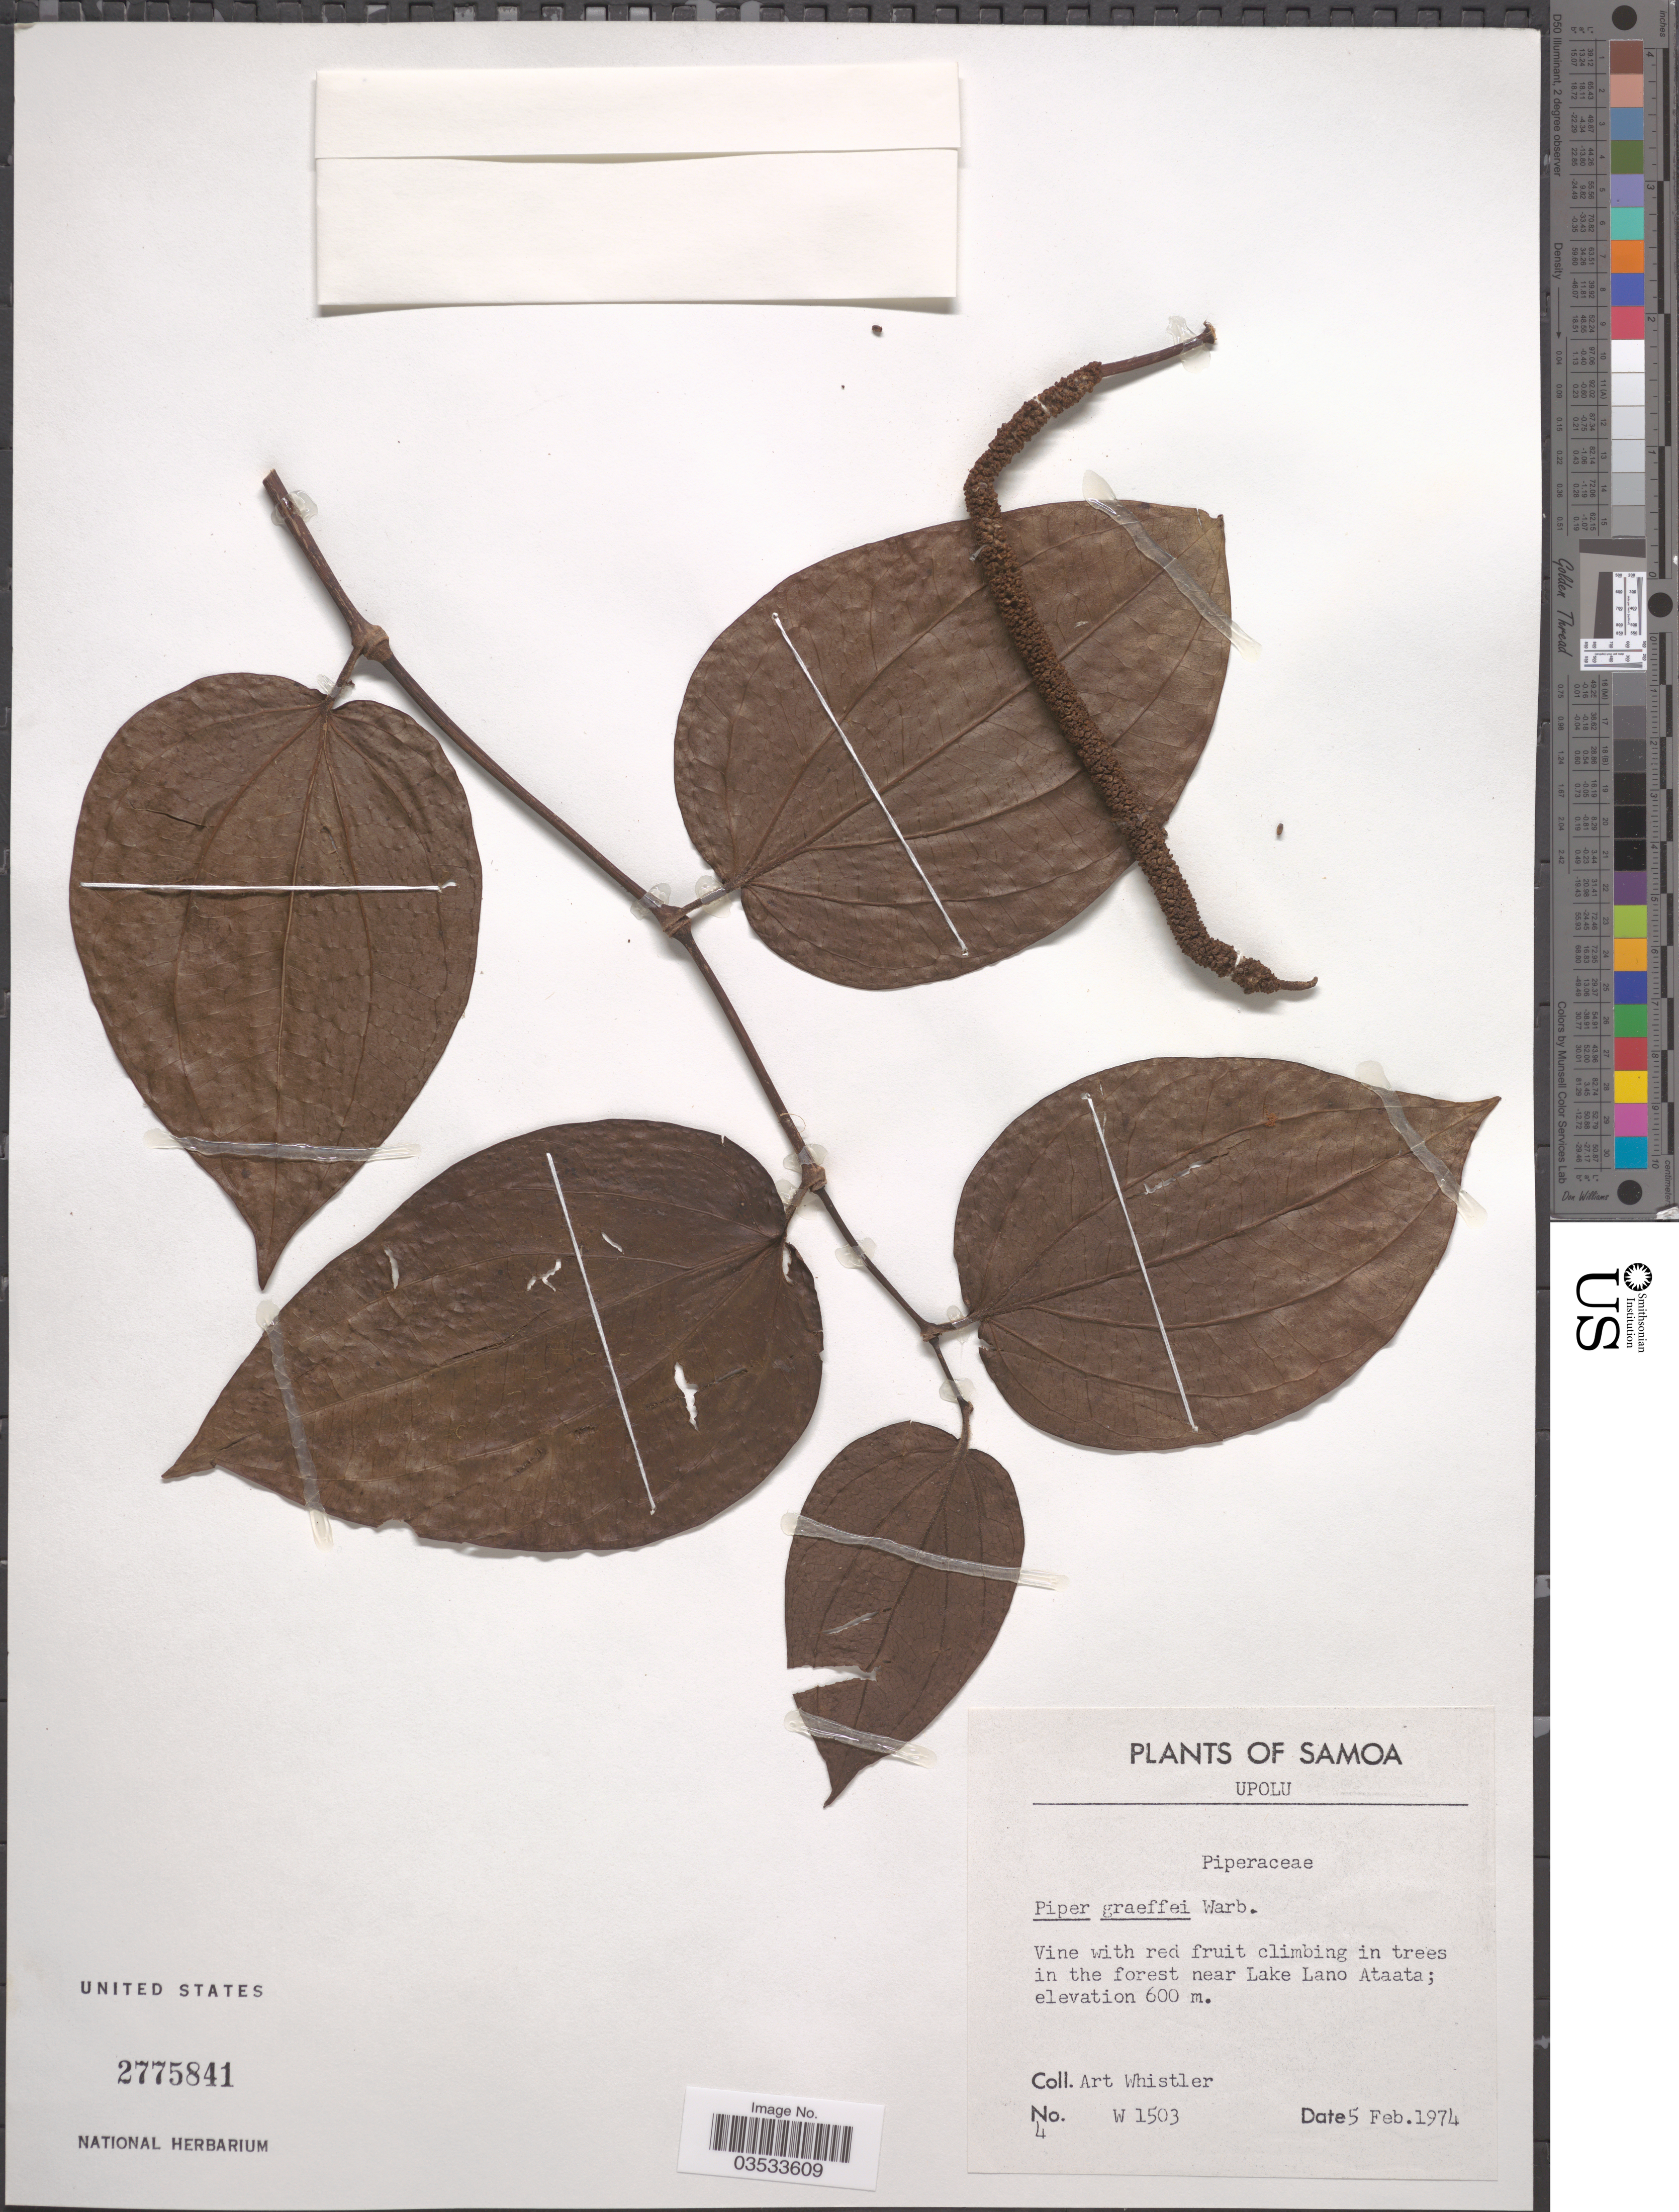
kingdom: Plantae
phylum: Tracheophyta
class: Magnoliopsida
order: Piperales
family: Piperaceae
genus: Piper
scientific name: Piper graeffei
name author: Warb.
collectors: A. Whistler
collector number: W1503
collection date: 1974-02-05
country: Samoa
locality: Samoa. Upolu. Near Lake Lano Ataata.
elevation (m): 600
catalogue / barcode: US 2775841